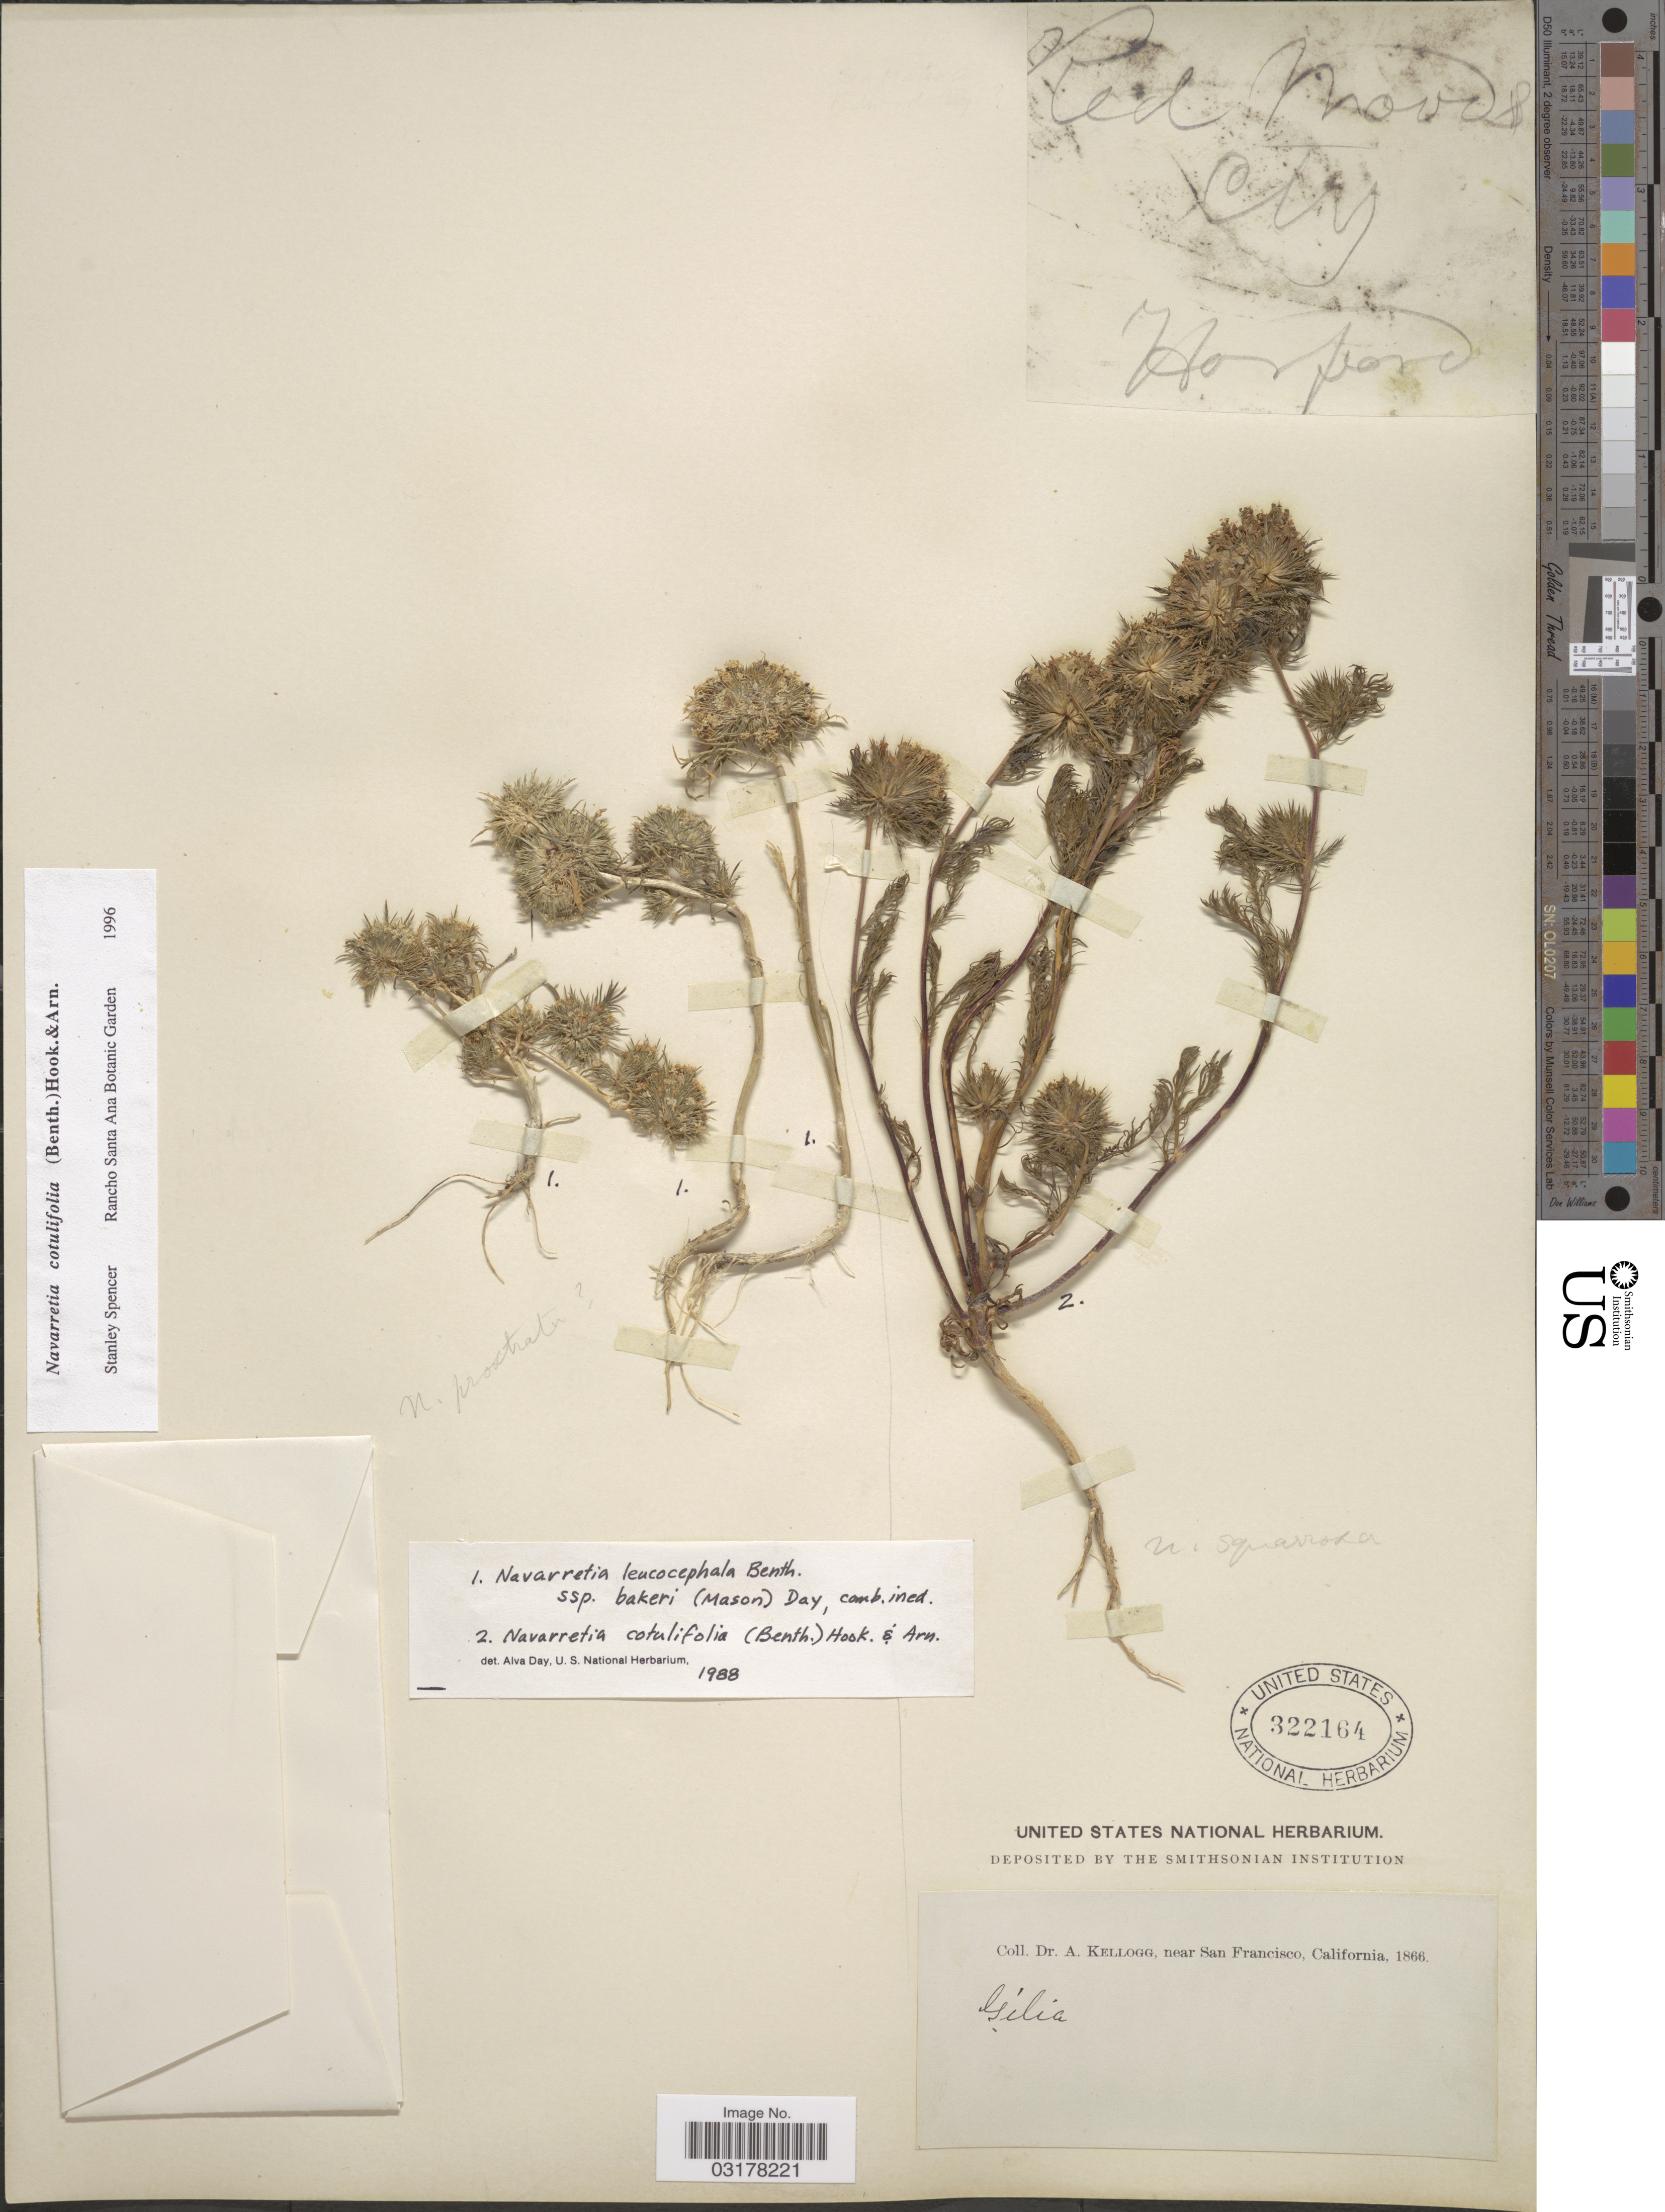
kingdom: Plantae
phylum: Tracheophyta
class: Magnoliopsida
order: Ericales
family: Polemoniaceae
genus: Navarretia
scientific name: Navarretia cotulifolia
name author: (Benth.) Hook. & Arn.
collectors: A. Kellogg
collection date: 1866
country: United States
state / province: California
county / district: San Francisco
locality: Near San Francisco.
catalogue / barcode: US 322164